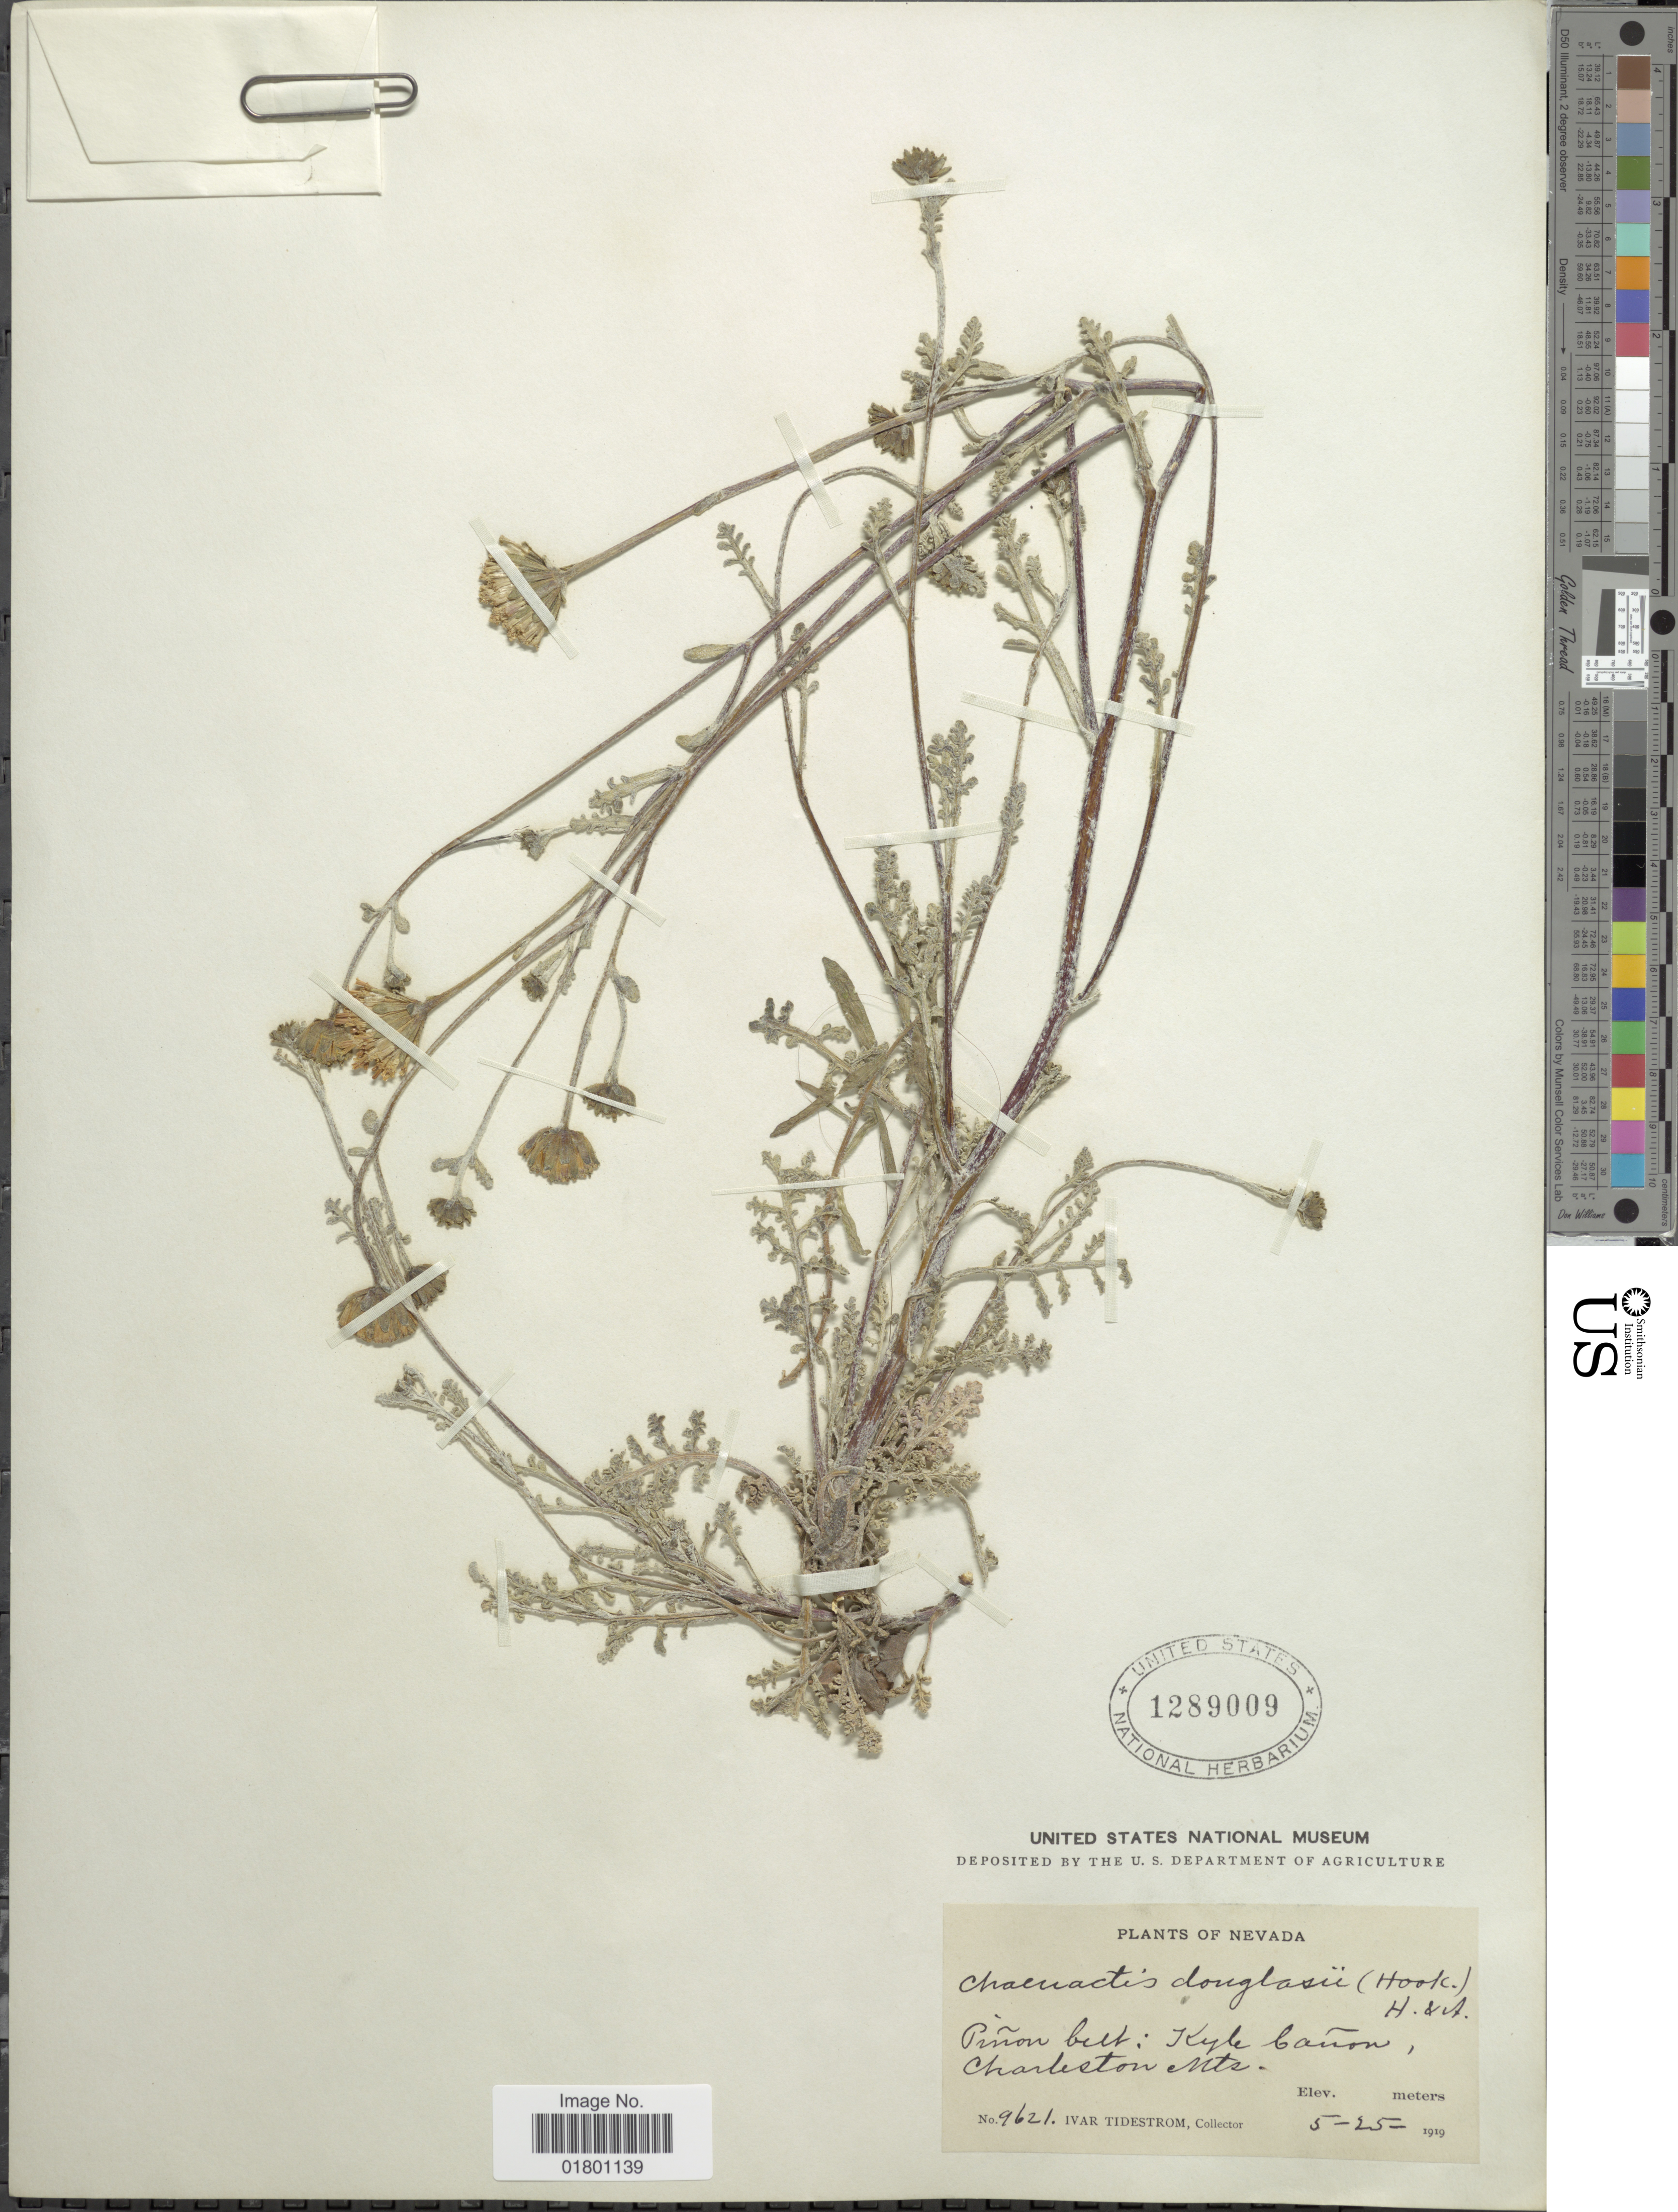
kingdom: Plantae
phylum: Tracheophyta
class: Magnoliopsida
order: Asterales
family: Asteraceae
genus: Chaenactis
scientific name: Chaenactis douglasii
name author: Hook. & Arn.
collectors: I. F. Tidestrom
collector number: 9621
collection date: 1919-05-25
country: United States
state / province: Nevada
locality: Piñon belt: Kyle Cañon, Charleston Mts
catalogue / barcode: US 1289009